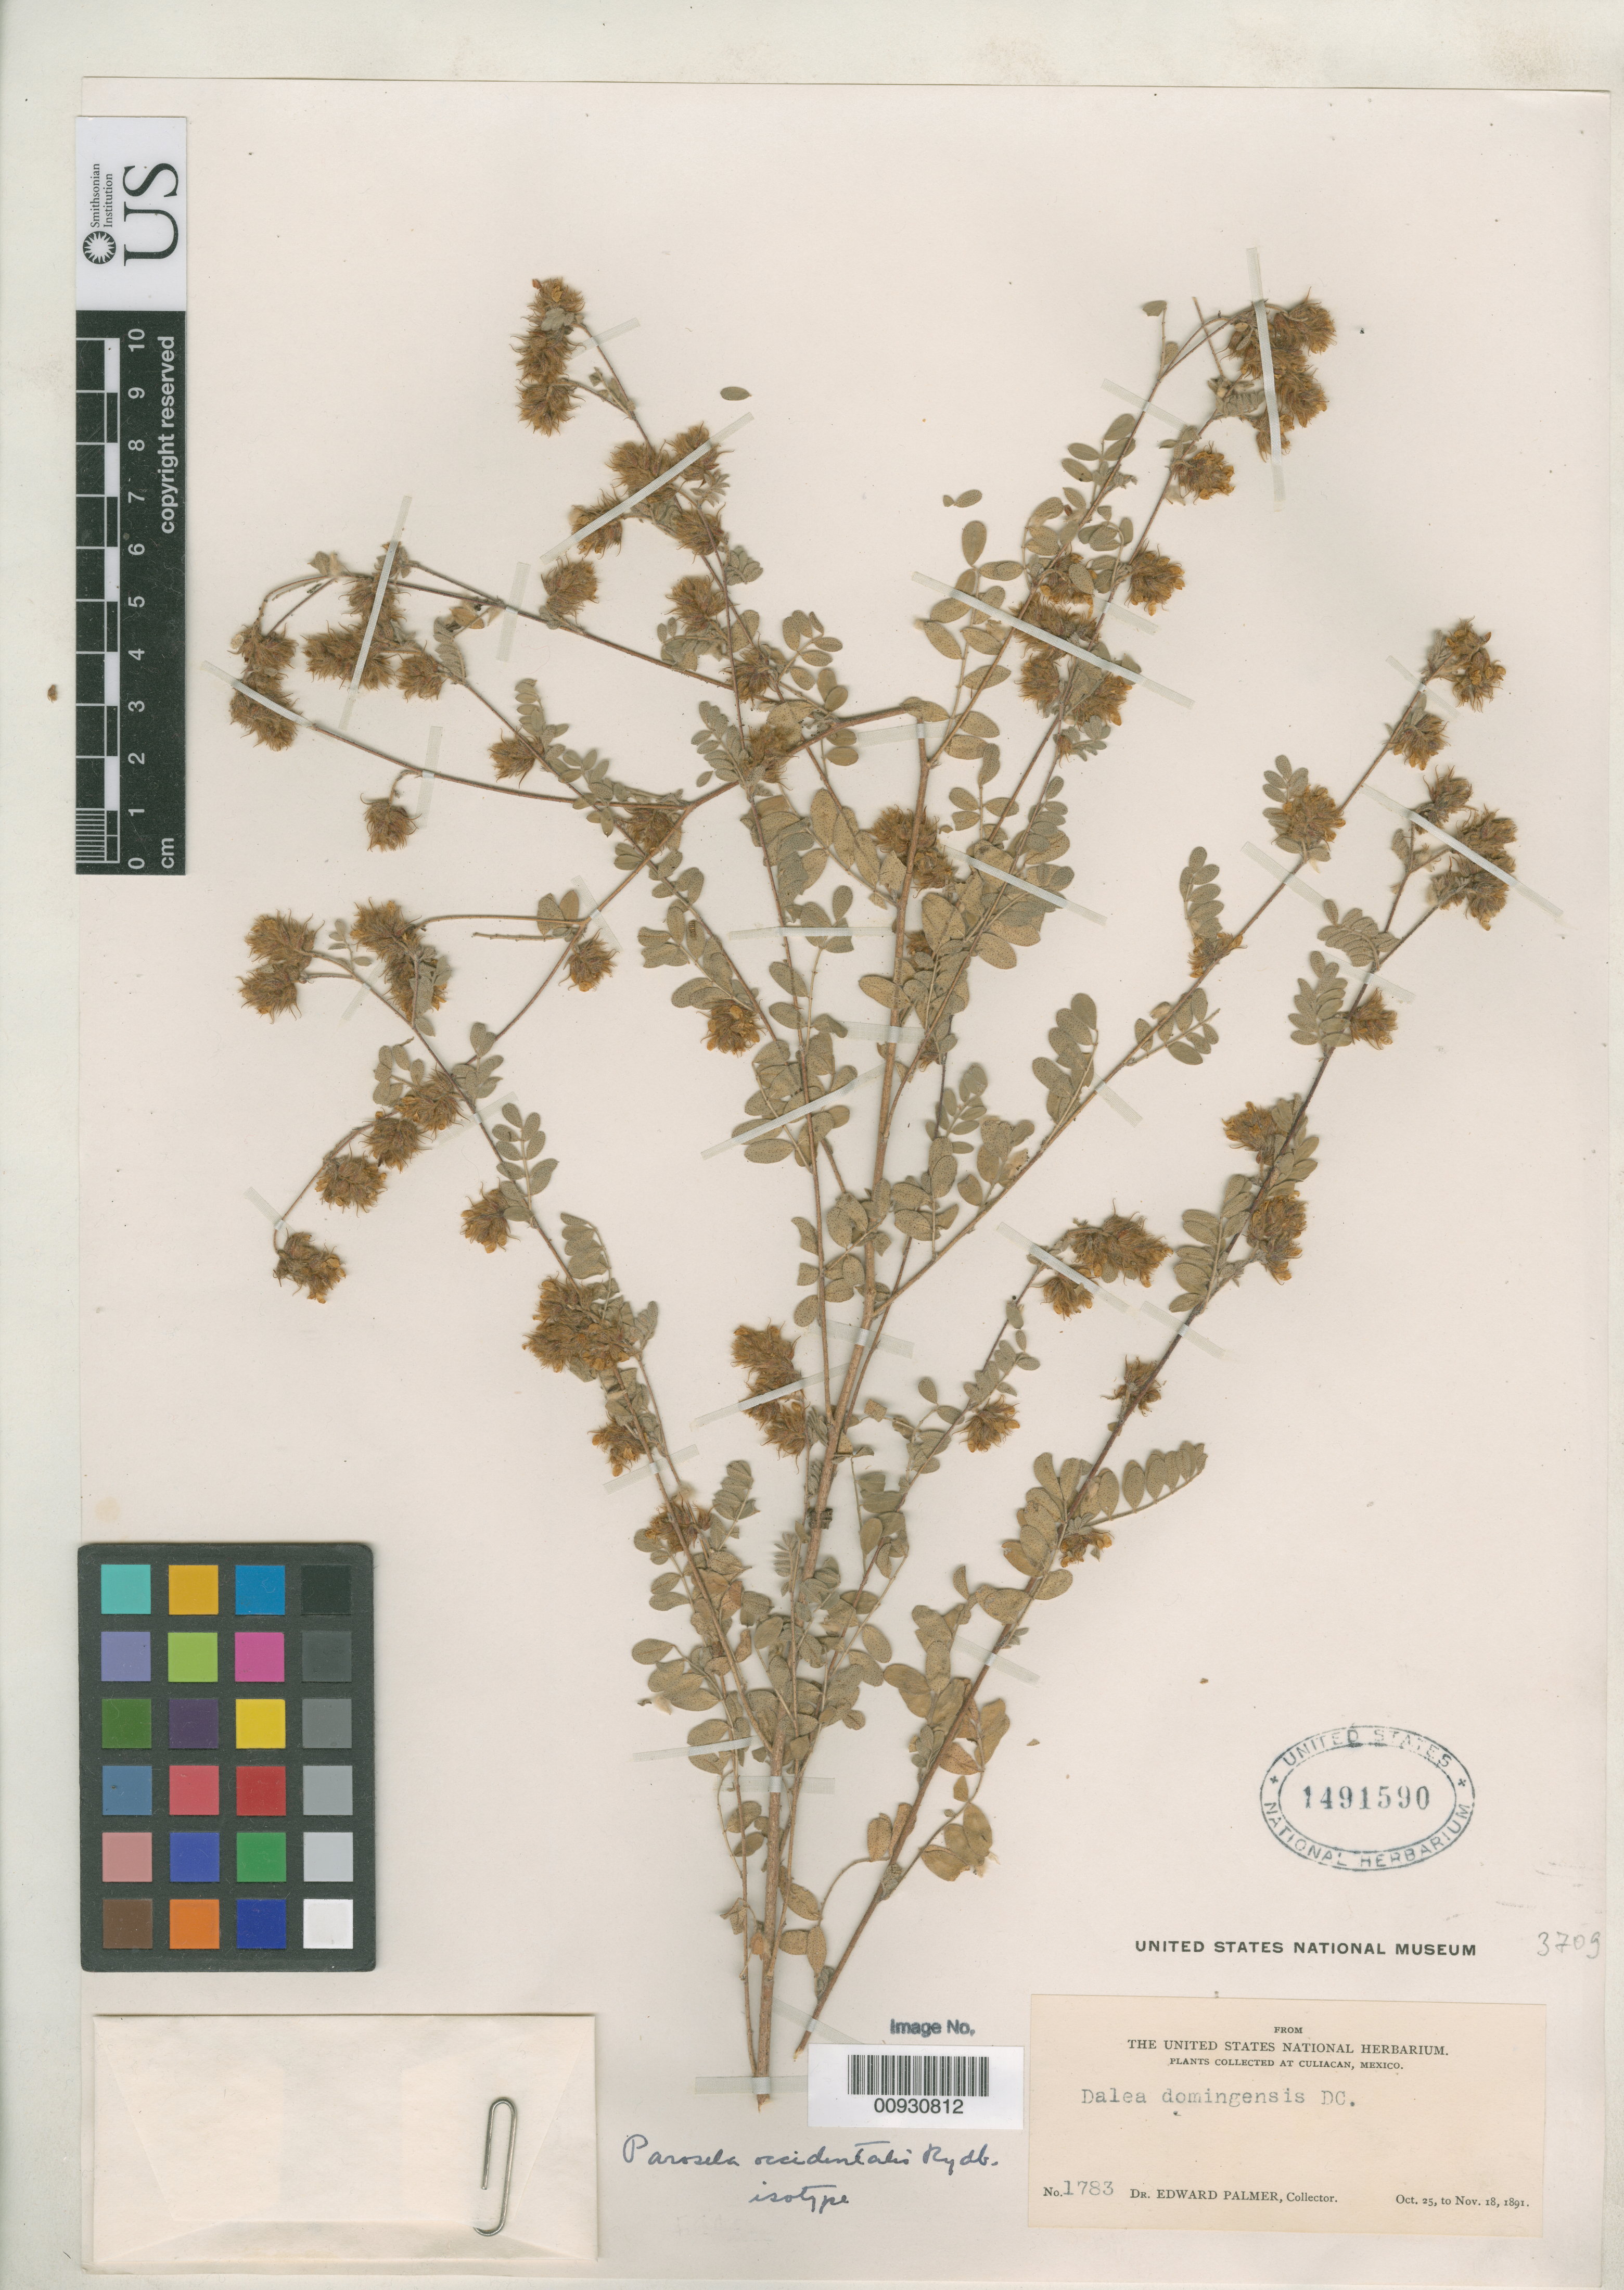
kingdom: Plantae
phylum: Tracheophyta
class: Magnoliopsida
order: Fabales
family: Fabaceae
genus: Parosela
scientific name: Parosela occidentalis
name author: Rydb.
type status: Isotype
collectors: E. Palmer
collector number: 1783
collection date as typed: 25 Oct 1891 to 18 Nov 1891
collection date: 1891-10-25/1891-11-18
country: Mexico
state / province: Sinaloa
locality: Culiacán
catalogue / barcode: US 1491590